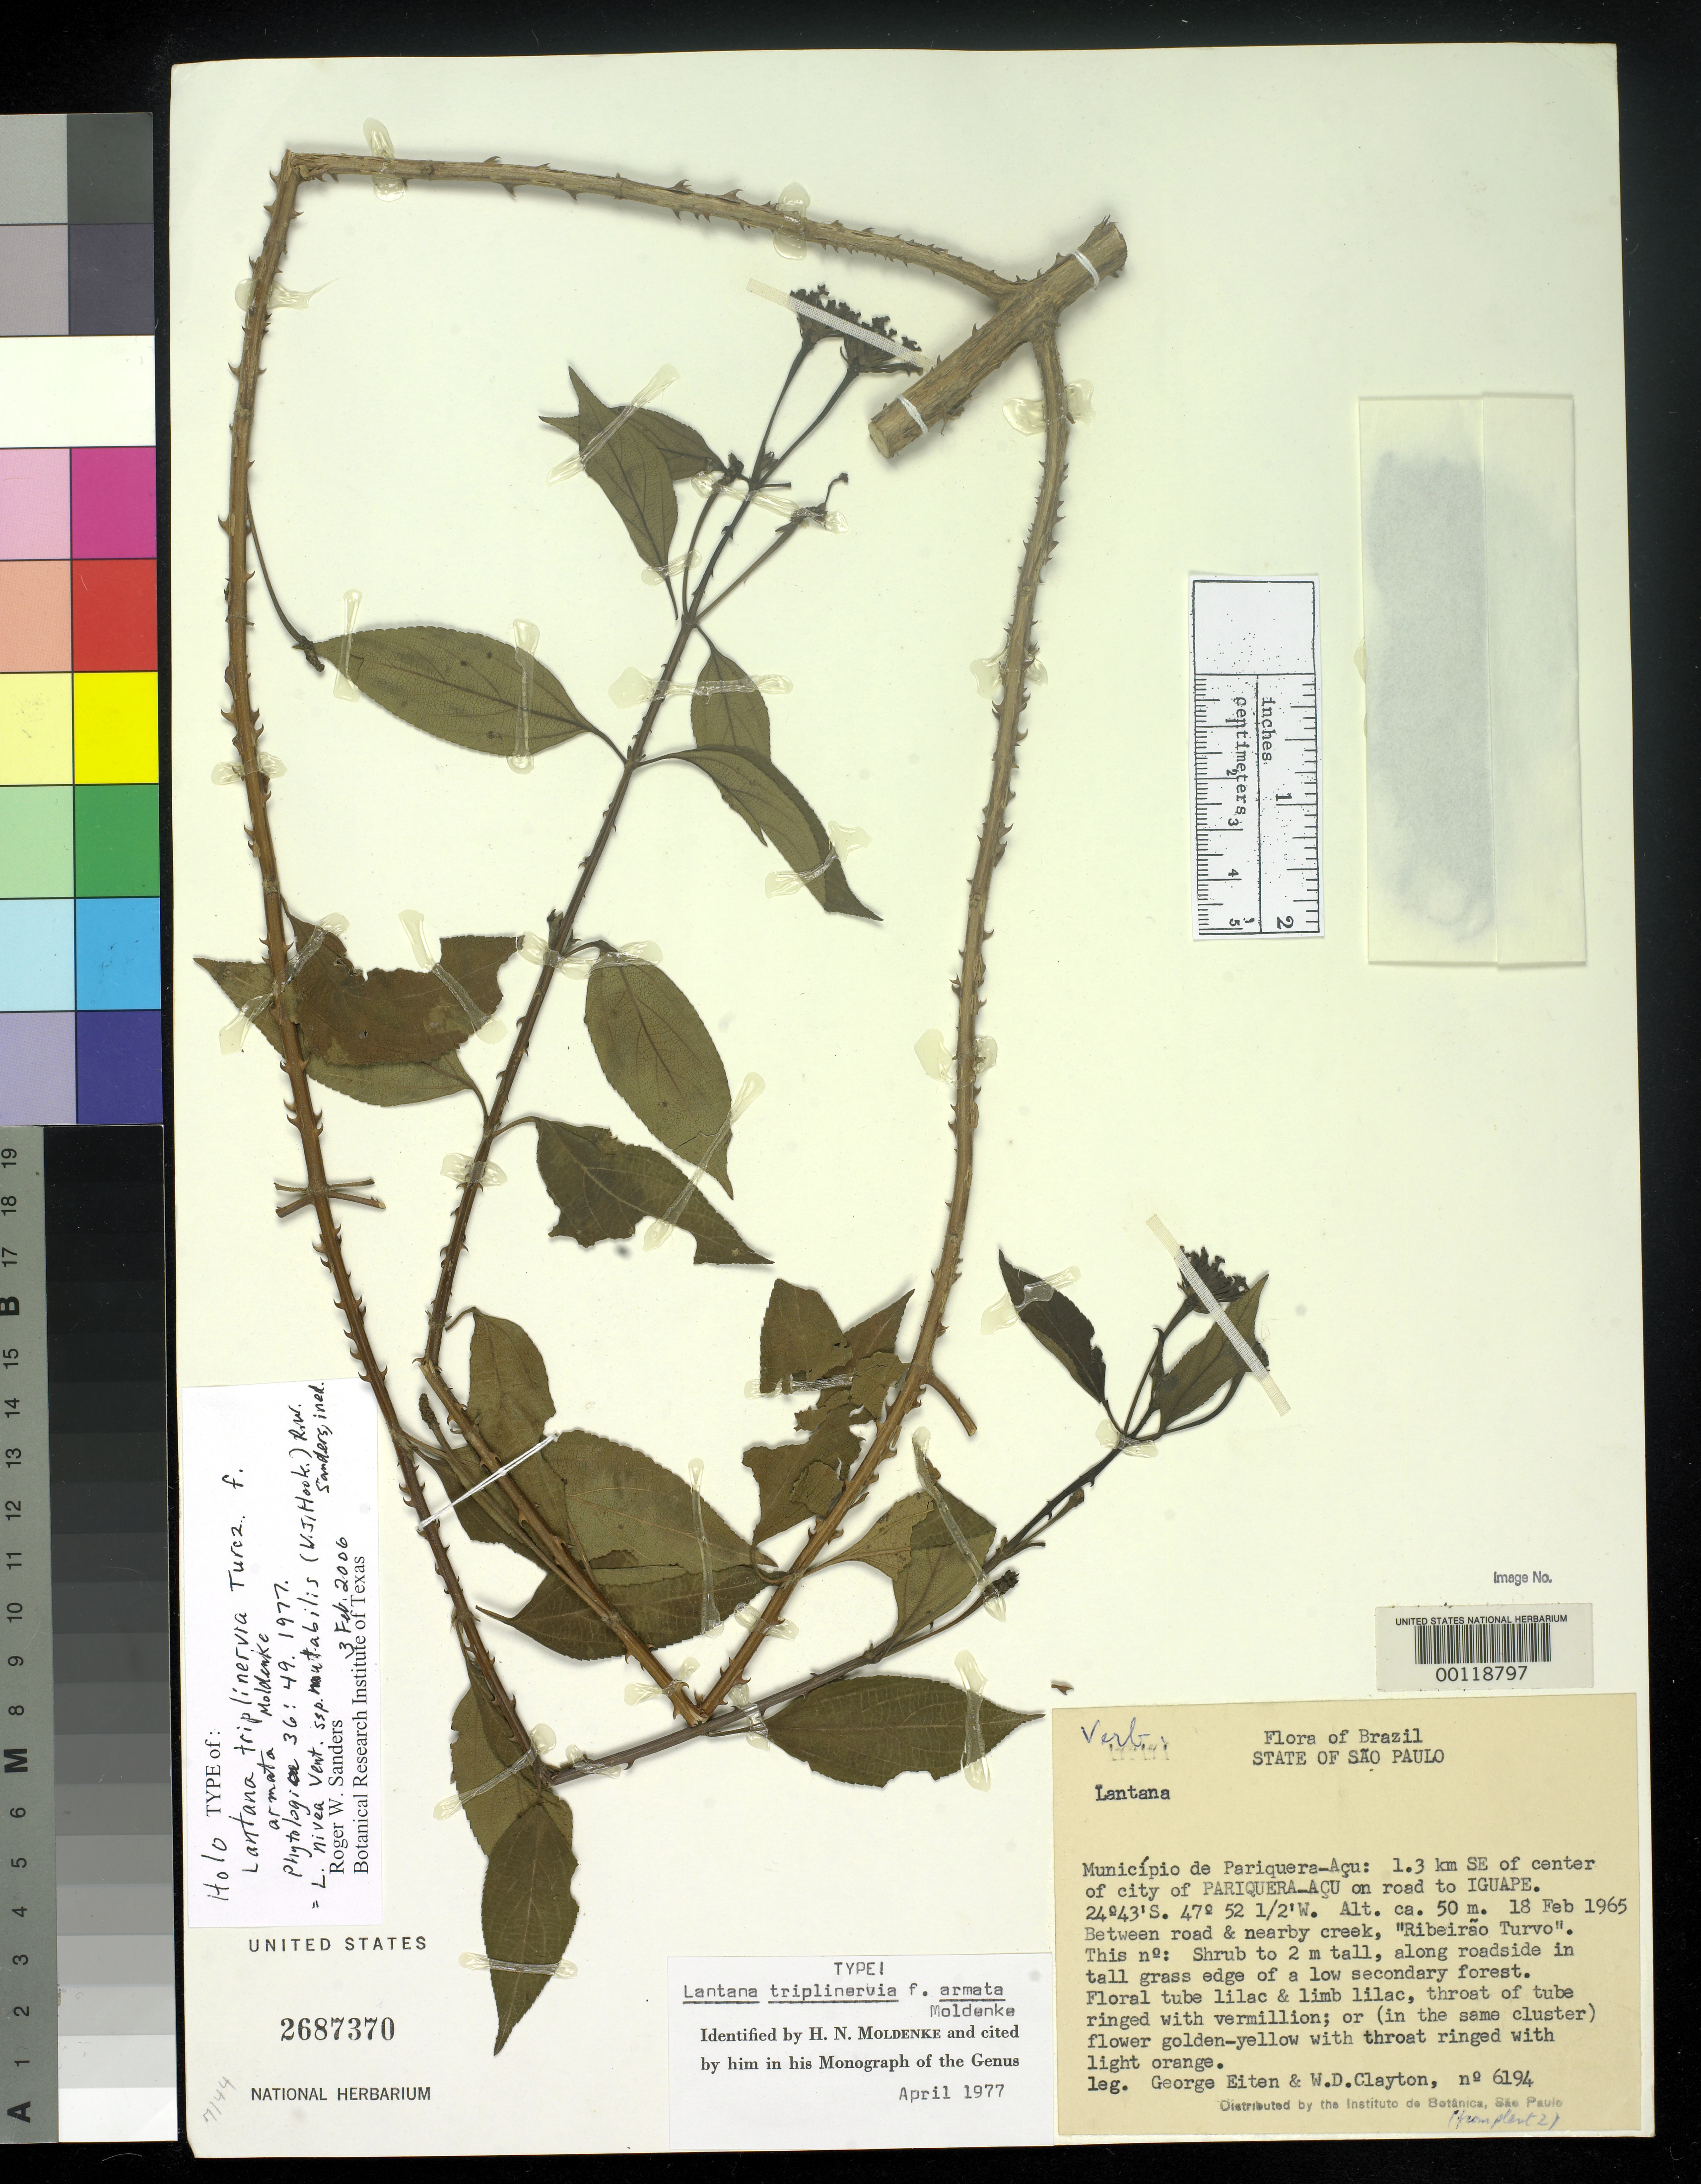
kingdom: Plantae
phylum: Tracheophyta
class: Magnoliopsida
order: Lamiales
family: Verbenaceae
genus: Lantana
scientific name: Lantana triplinervia f. armata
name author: Moldenke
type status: Holotype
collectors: G. Eiten & W. D. Clayton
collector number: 6194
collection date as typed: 18 Feb 1965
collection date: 1965-02-18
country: Brazil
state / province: São Paulo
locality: Pariguera-Acu, road to Iguape.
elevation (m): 50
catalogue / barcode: US 2687370